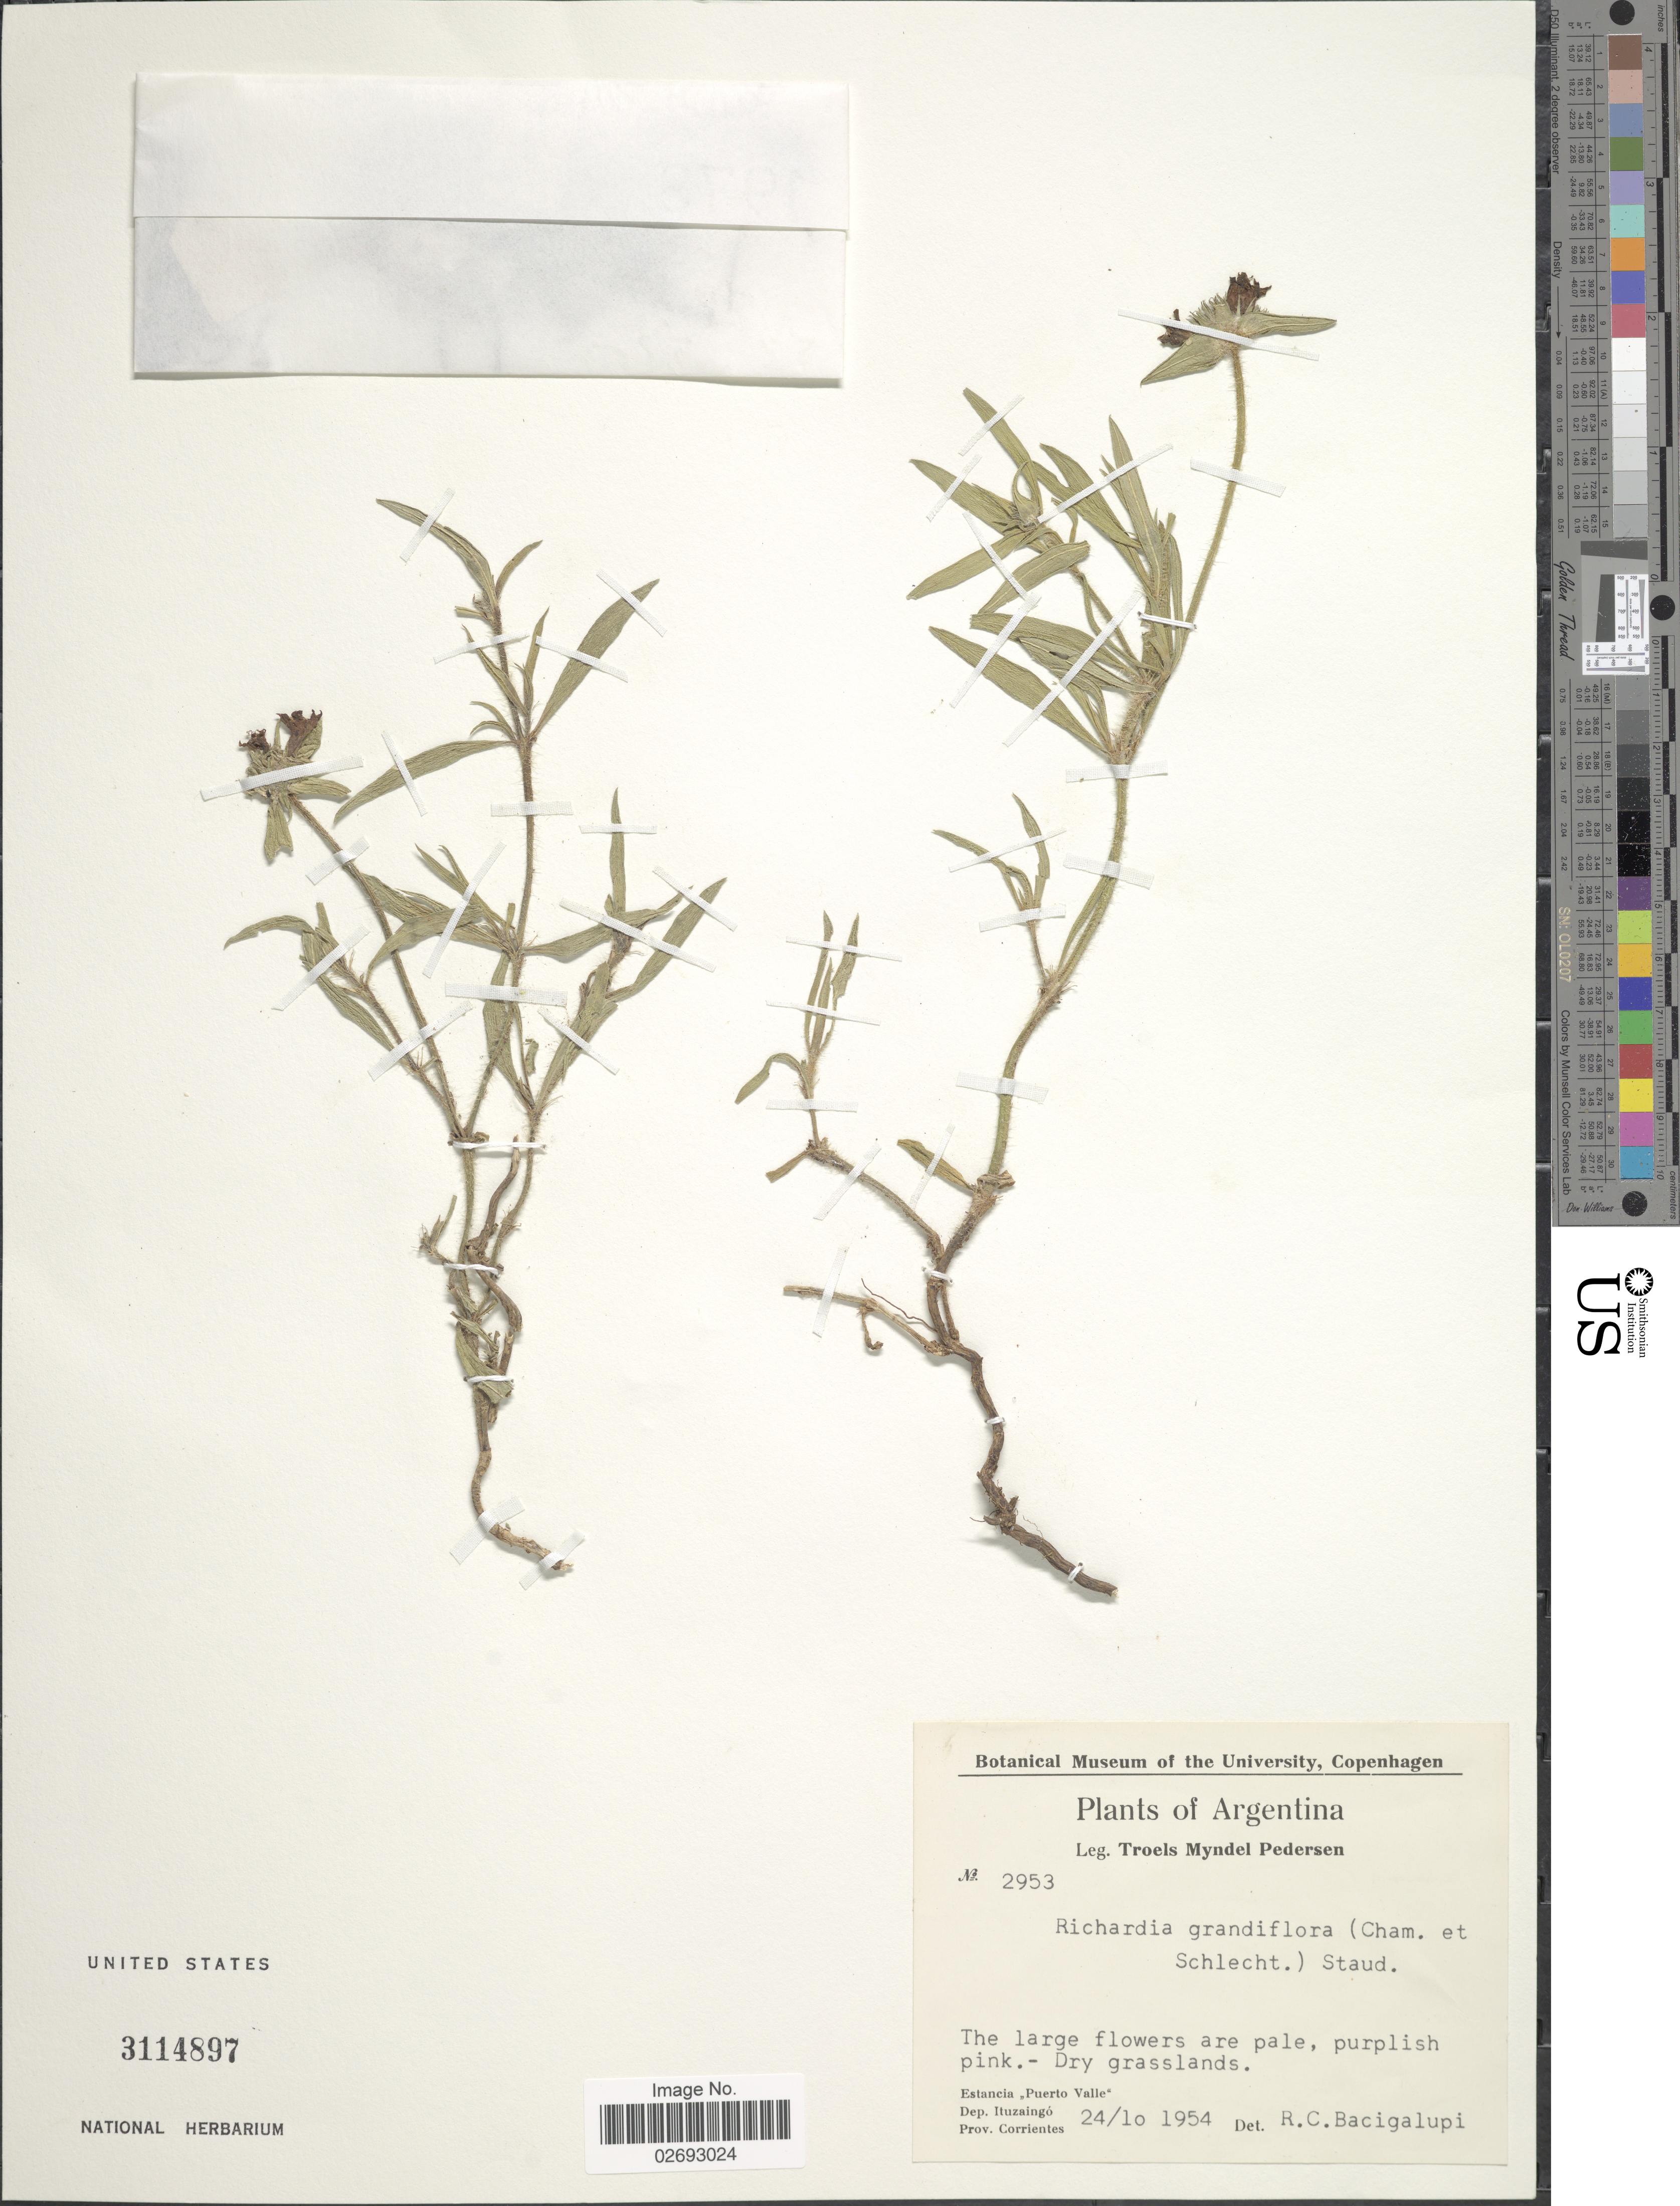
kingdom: Plantae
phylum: Tracheophyta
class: Magnoliopsida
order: Gentianales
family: Rubiaceae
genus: Richardia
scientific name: Richardia grandiflora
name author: (Cham. & Schltdl.) Steud.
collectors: T. Pederson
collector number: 2953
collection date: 1954-10-24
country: Argentina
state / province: Corrientes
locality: Estancia "Puerto Valle" Dep. Ituzaingo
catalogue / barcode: US 3114897